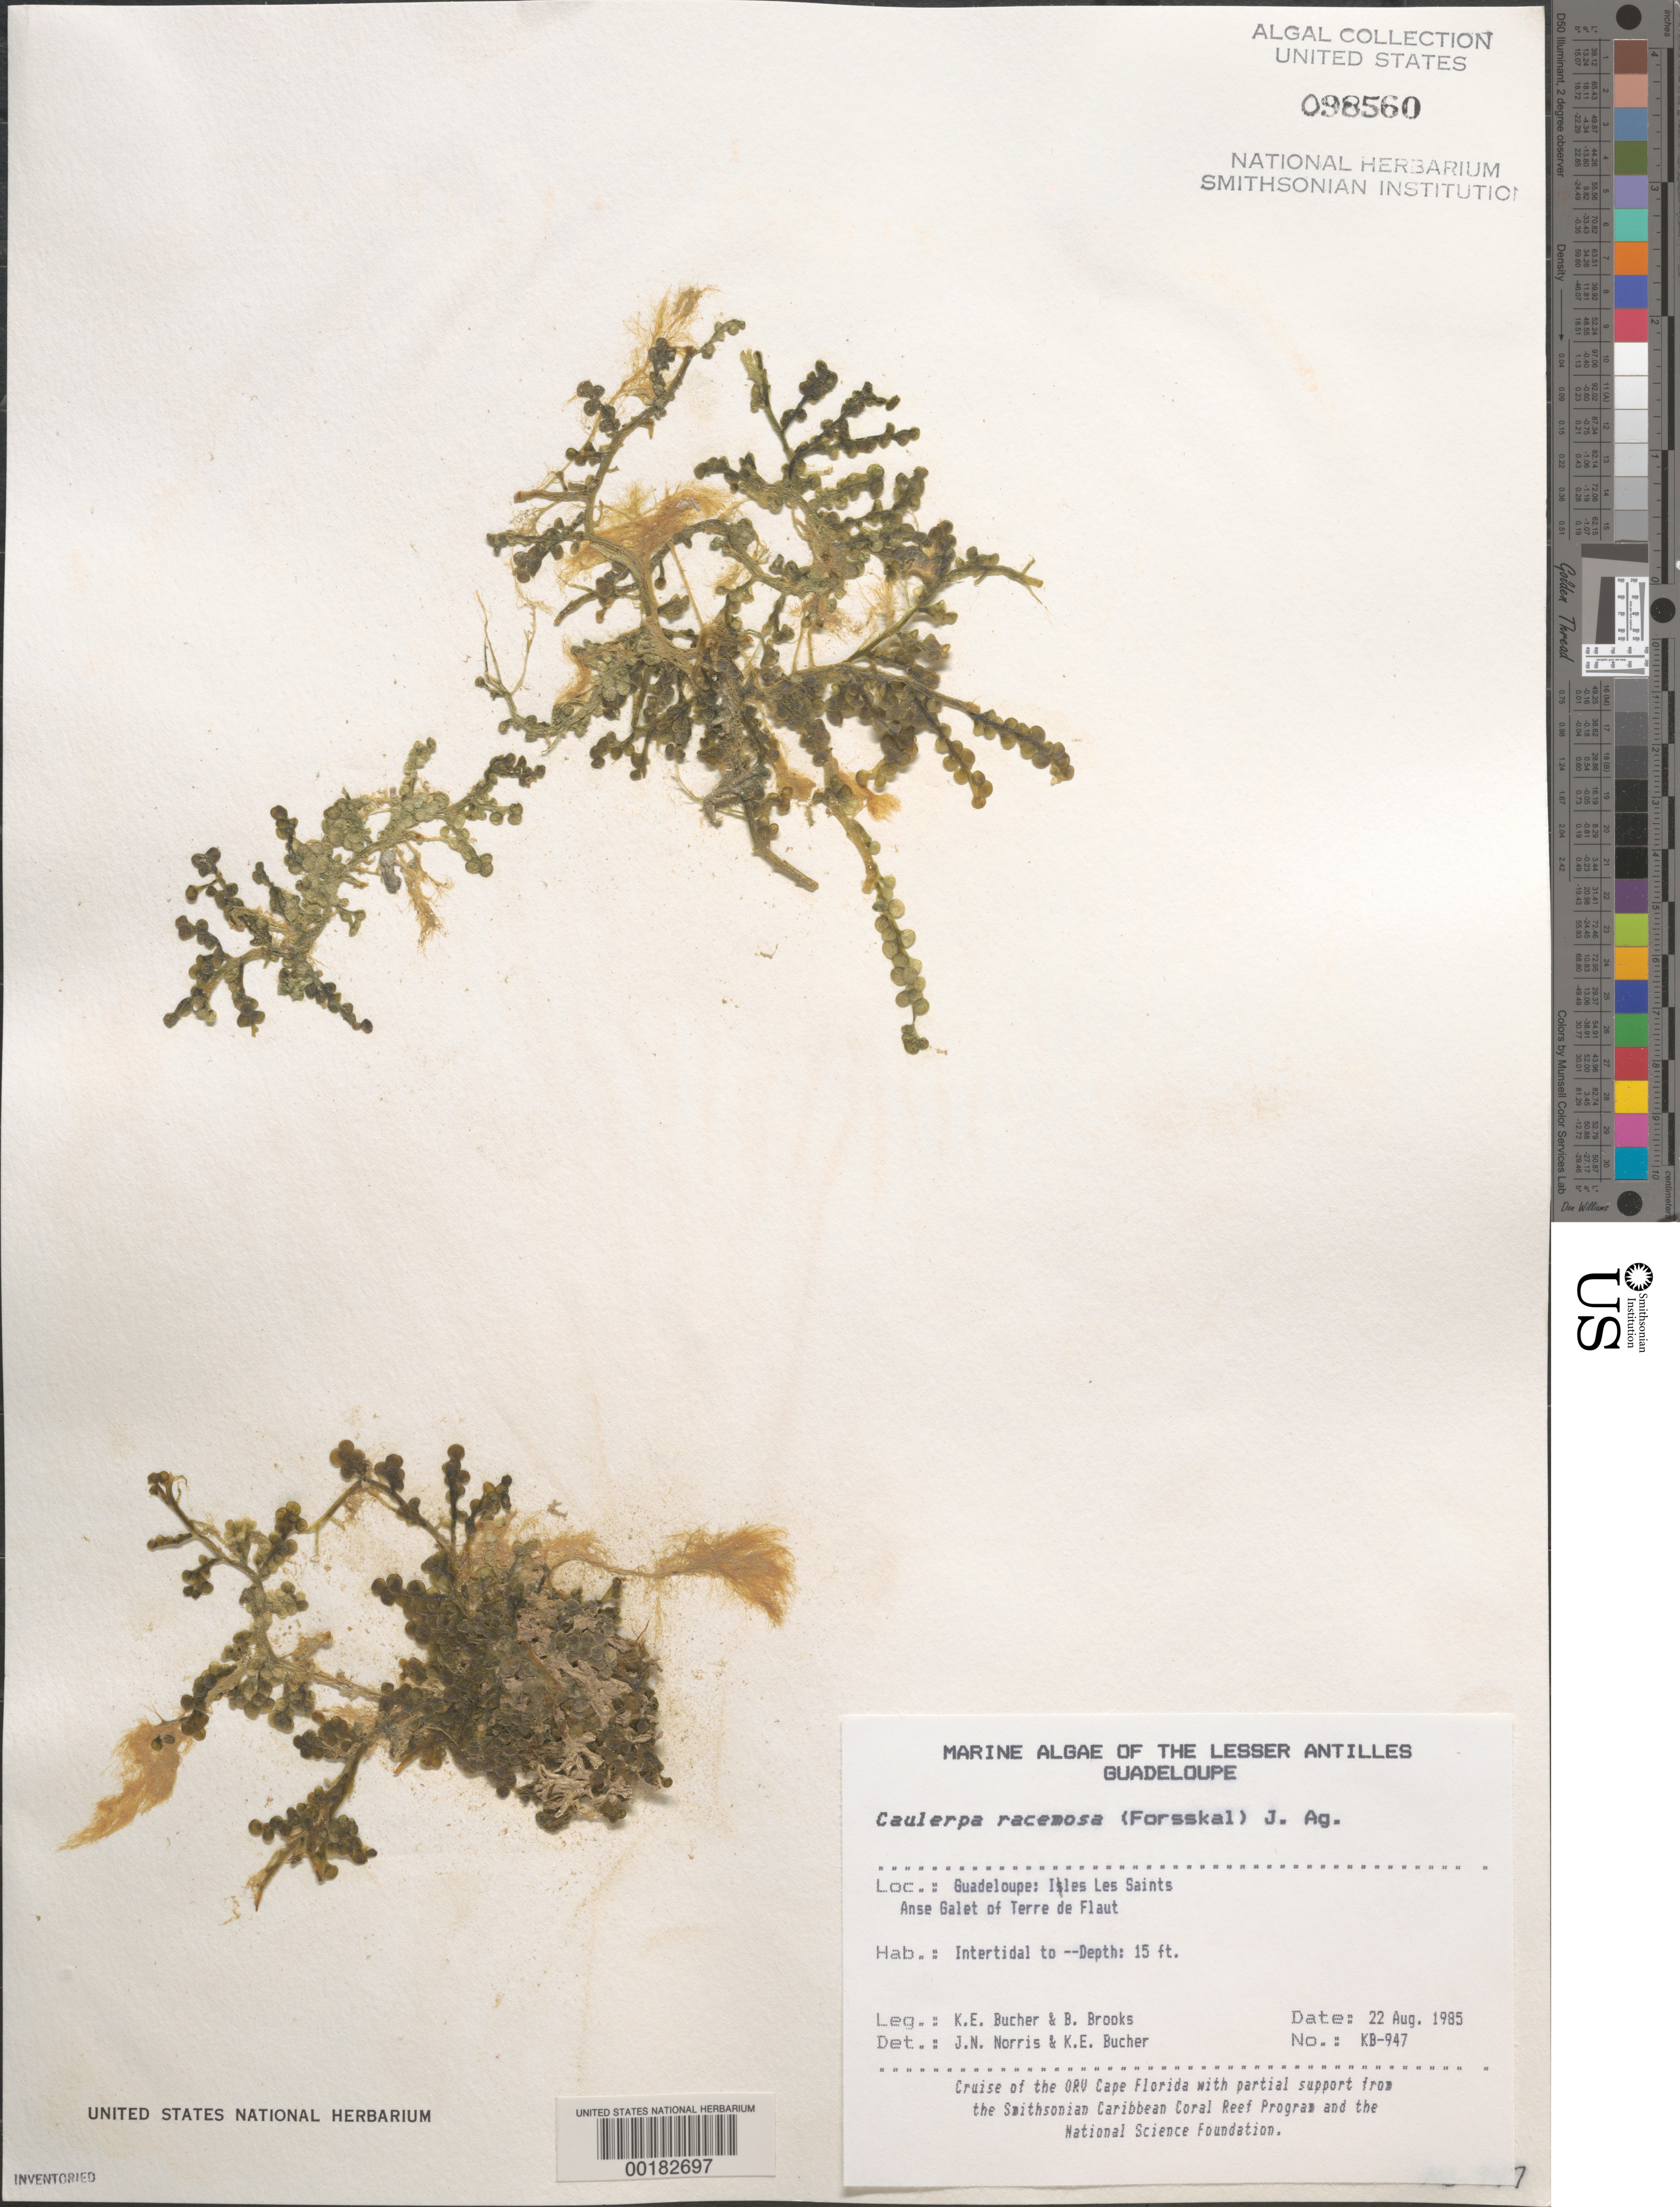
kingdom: Plantae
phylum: Chlorophyta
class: Ulvophyceae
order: Bryopsidales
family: Caulerpaceae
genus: Caulerpa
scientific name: Caulerpa racemosa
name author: (Forssk.) J. Agardh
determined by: Norris, J. N.; Bucher, K. E.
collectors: K. E. Bucher & B. Brooks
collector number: Kb-947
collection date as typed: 22 Aug 1985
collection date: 1985-08-22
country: Guadeloupe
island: Iles des Saintes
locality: Anse Galet off Terre de Flaut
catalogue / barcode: US 98560